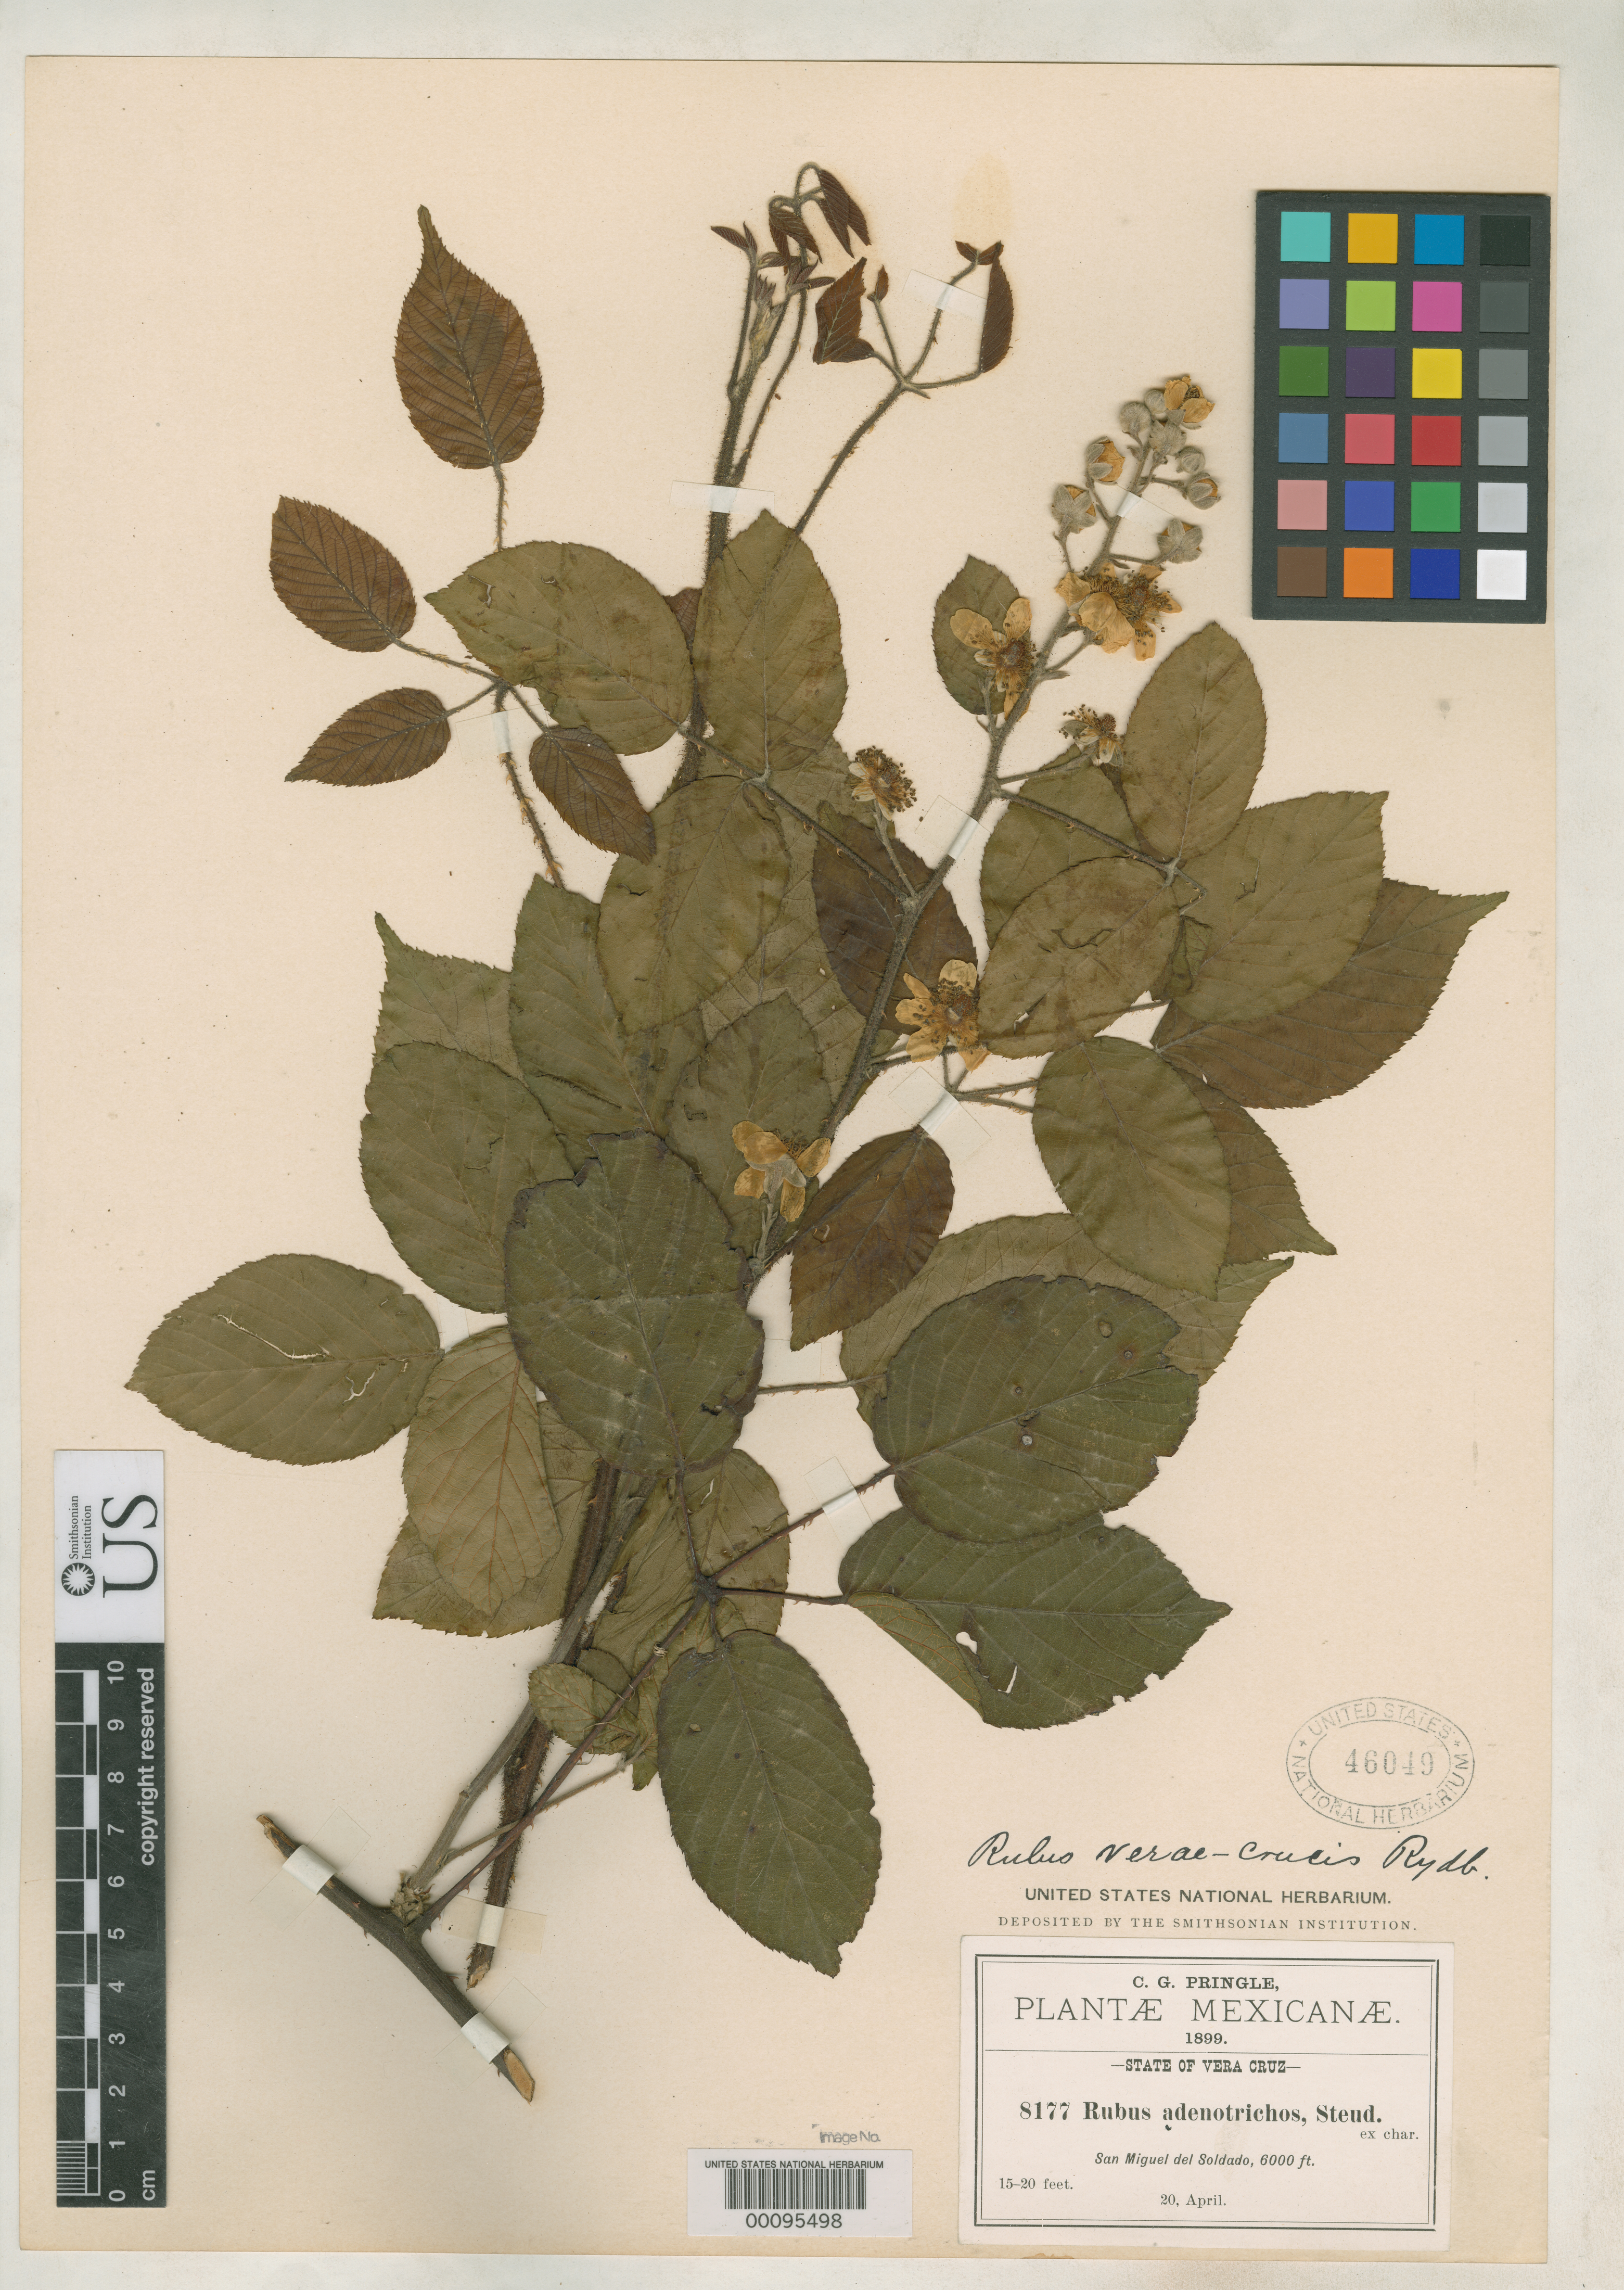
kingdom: Plantae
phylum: Tracheophyta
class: Magnoliopsida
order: Rosales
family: Rosaceae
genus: Rubus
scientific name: Rubus verae-crucis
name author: Rydb.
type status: Isotype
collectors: C. G. Pringle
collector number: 8177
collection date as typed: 20 Apr 1899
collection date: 1899-04-20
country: Mexico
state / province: Veracruz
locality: San Miguel del Soldado.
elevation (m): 1829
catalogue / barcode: US 46049